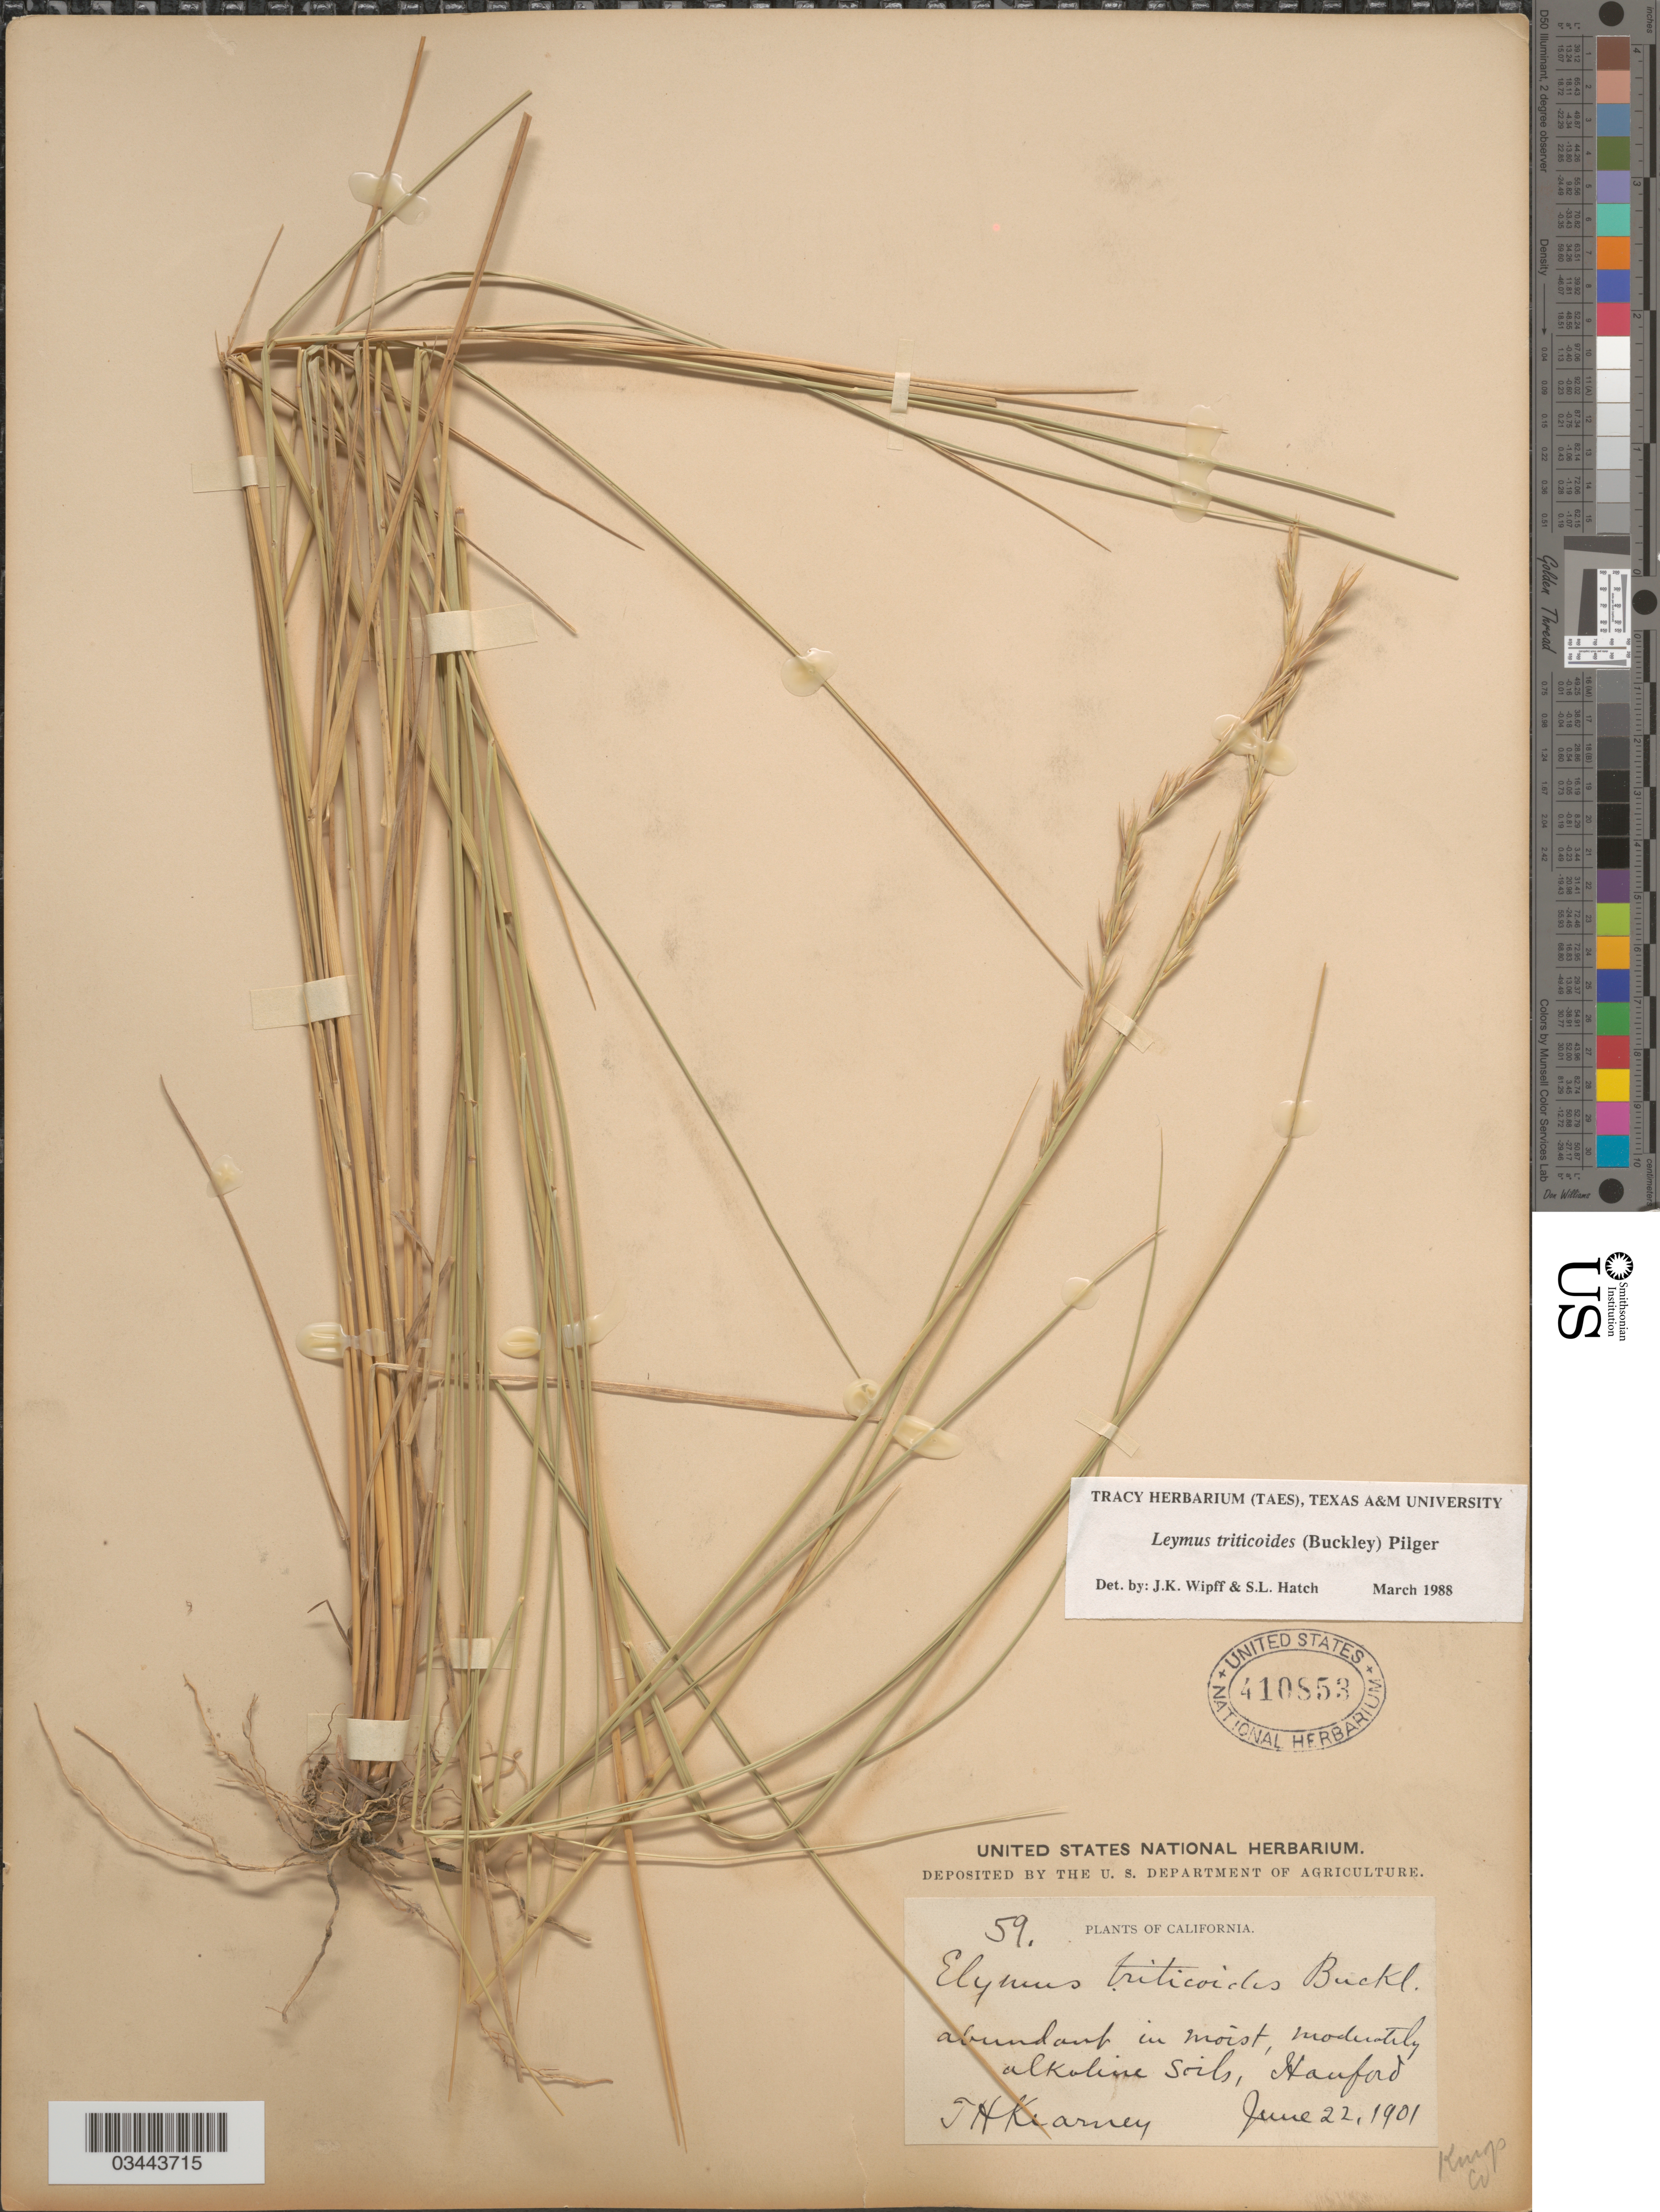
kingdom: Plantae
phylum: Tracheophyta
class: Liliopsida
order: Poales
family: Poaceae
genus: Leymus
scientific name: Leymus triticoides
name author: (Buckley) Pilg.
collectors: T. H. Kearney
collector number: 59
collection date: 1901-06-22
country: United States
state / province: California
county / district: Santa Clara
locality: Abundant in moist, moderately alkaline soils, Stanford. Kings Co.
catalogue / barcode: US 410853